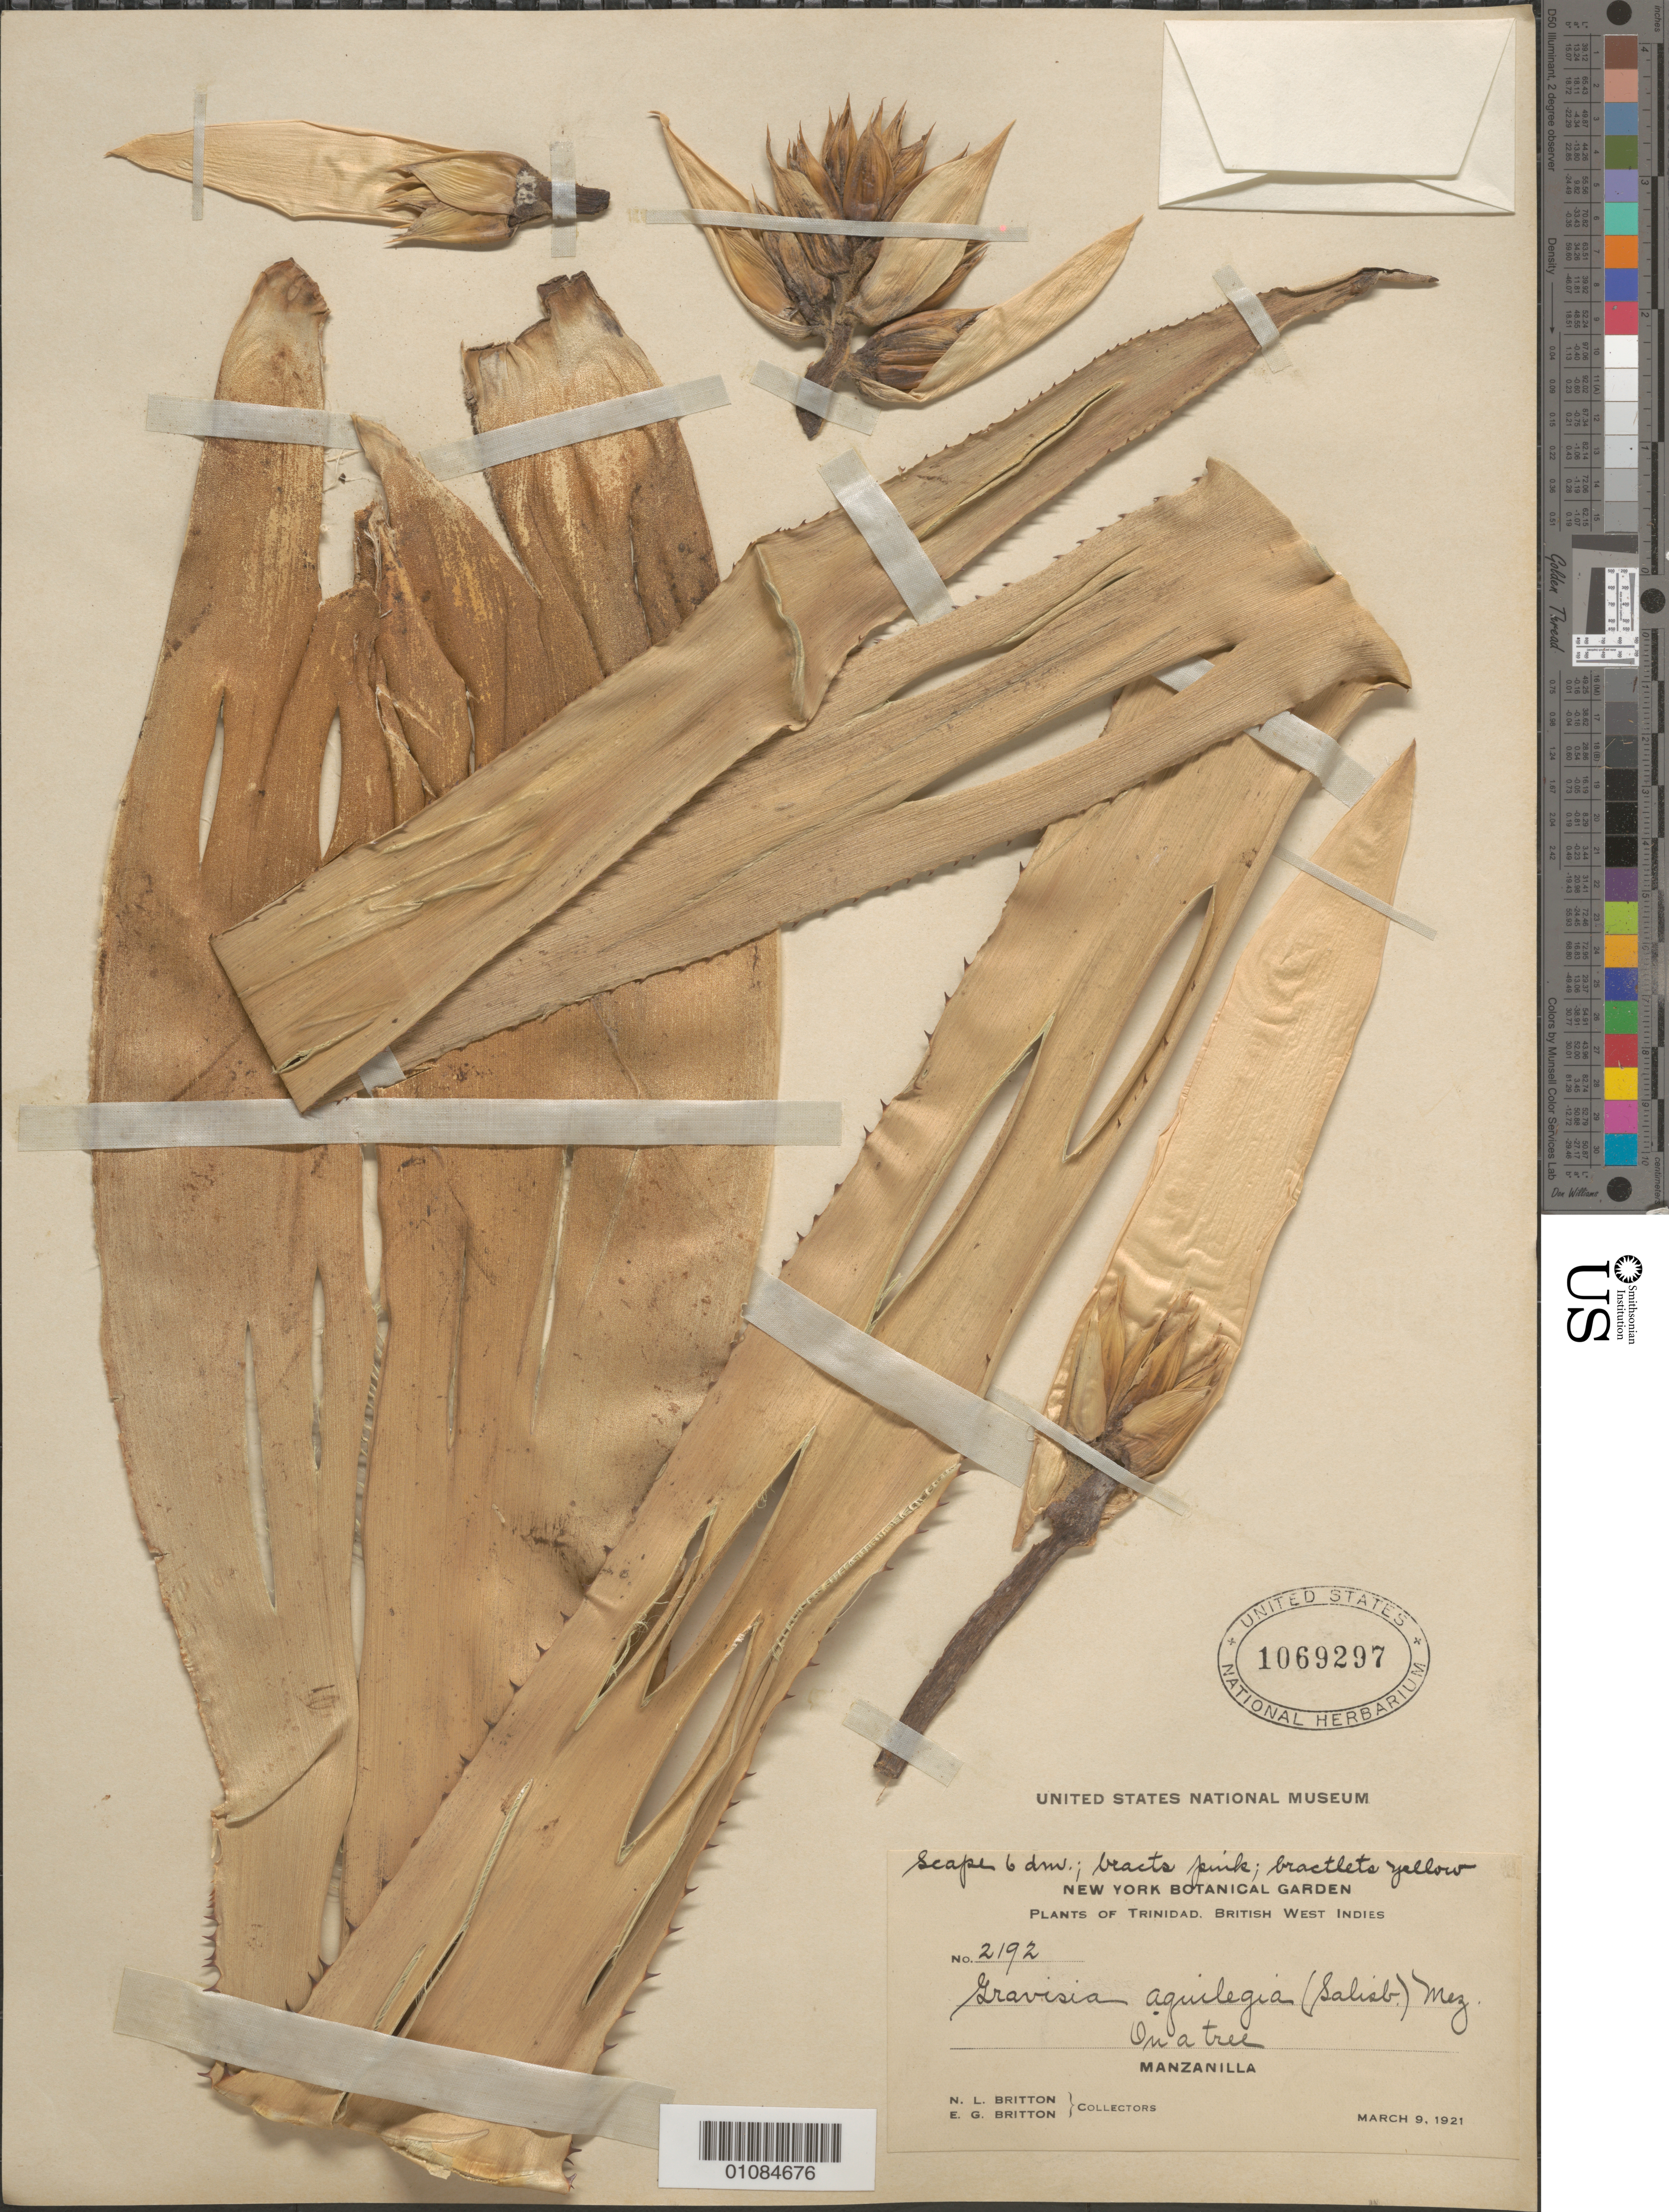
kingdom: Plantae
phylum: Tracheophyta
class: Liliopsida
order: Poales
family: Bromeliaceae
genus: Aechmea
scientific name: Aechmea aquilega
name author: (Salisb.) Griseb.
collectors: N. Britton & E. G. Britton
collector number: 2192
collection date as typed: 09 Mar 1921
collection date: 1921-03-09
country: Trinidad and Tobago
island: Trinidad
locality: Manzanilla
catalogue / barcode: US 1069297